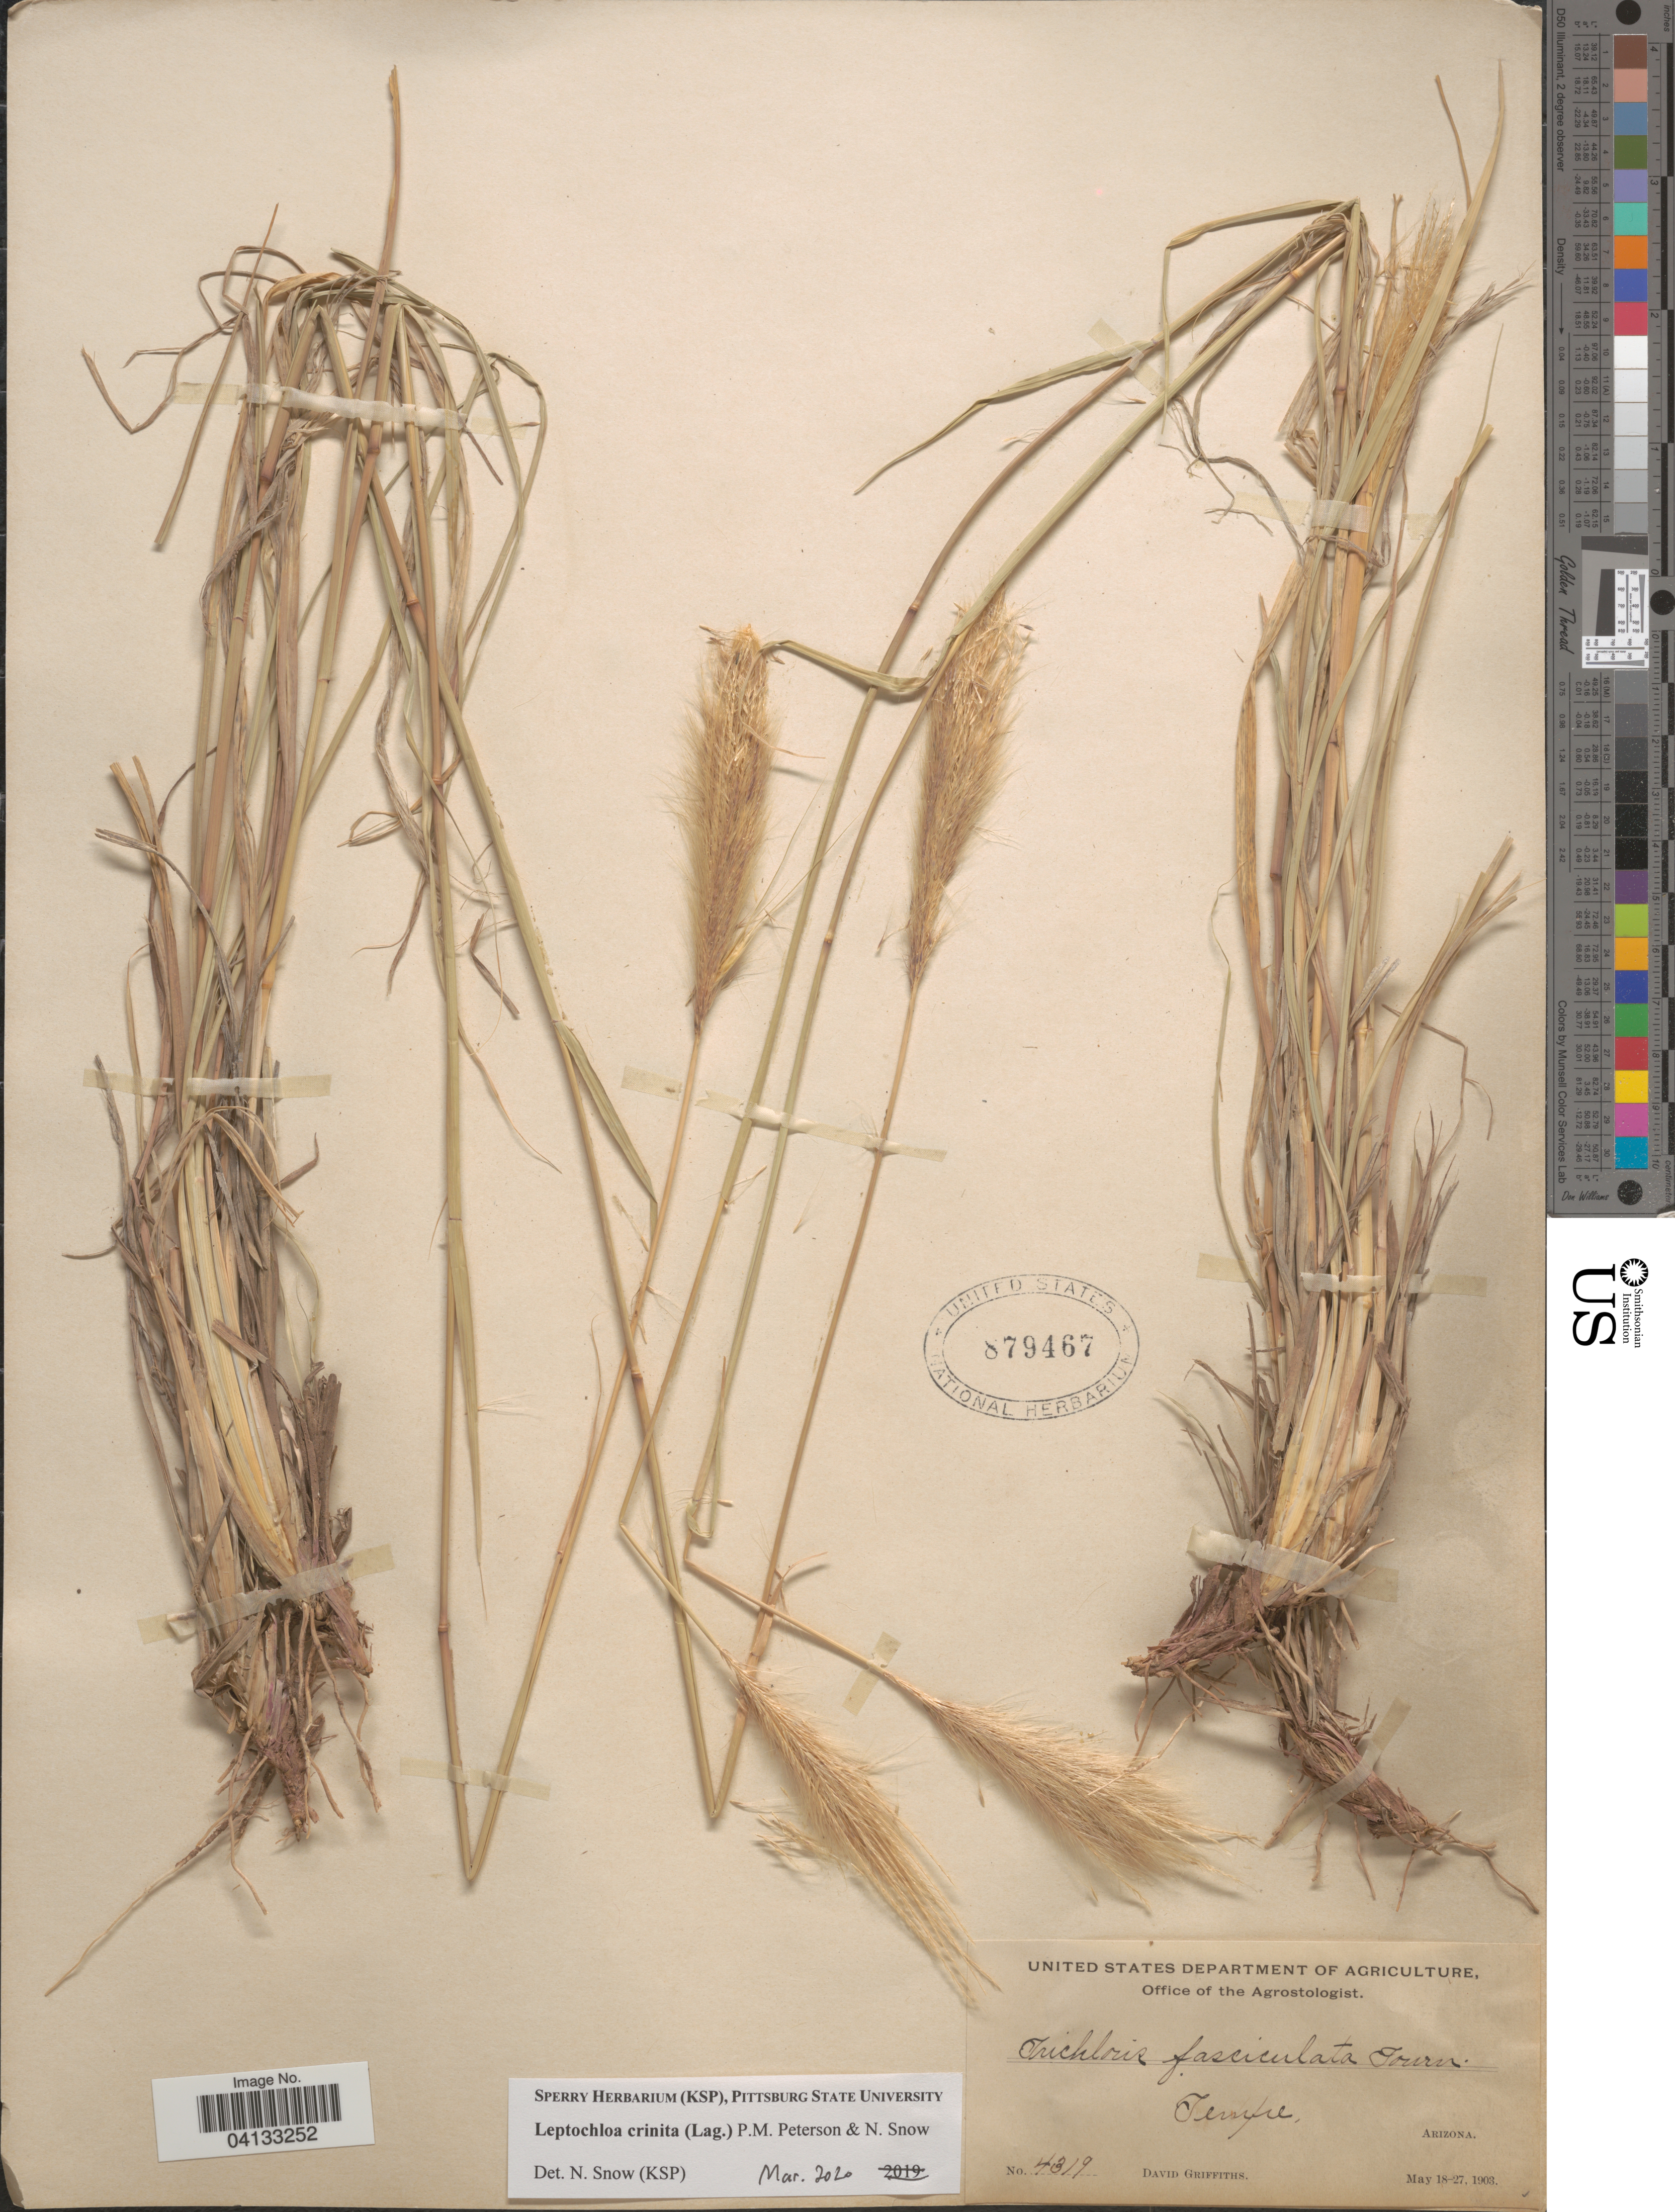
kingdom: Plantae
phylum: Tracheophyta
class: Liliopsida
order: Poales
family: Poaceae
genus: Leptochloa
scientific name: Leptochloa crinita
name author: (Lag.) P.M. Peterson & N. Snow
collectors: D. Griffiths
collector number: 4319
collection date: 1903-05-18/1903-05-27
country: United States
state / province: Arizona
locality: Tempe.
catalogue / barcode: US 879467